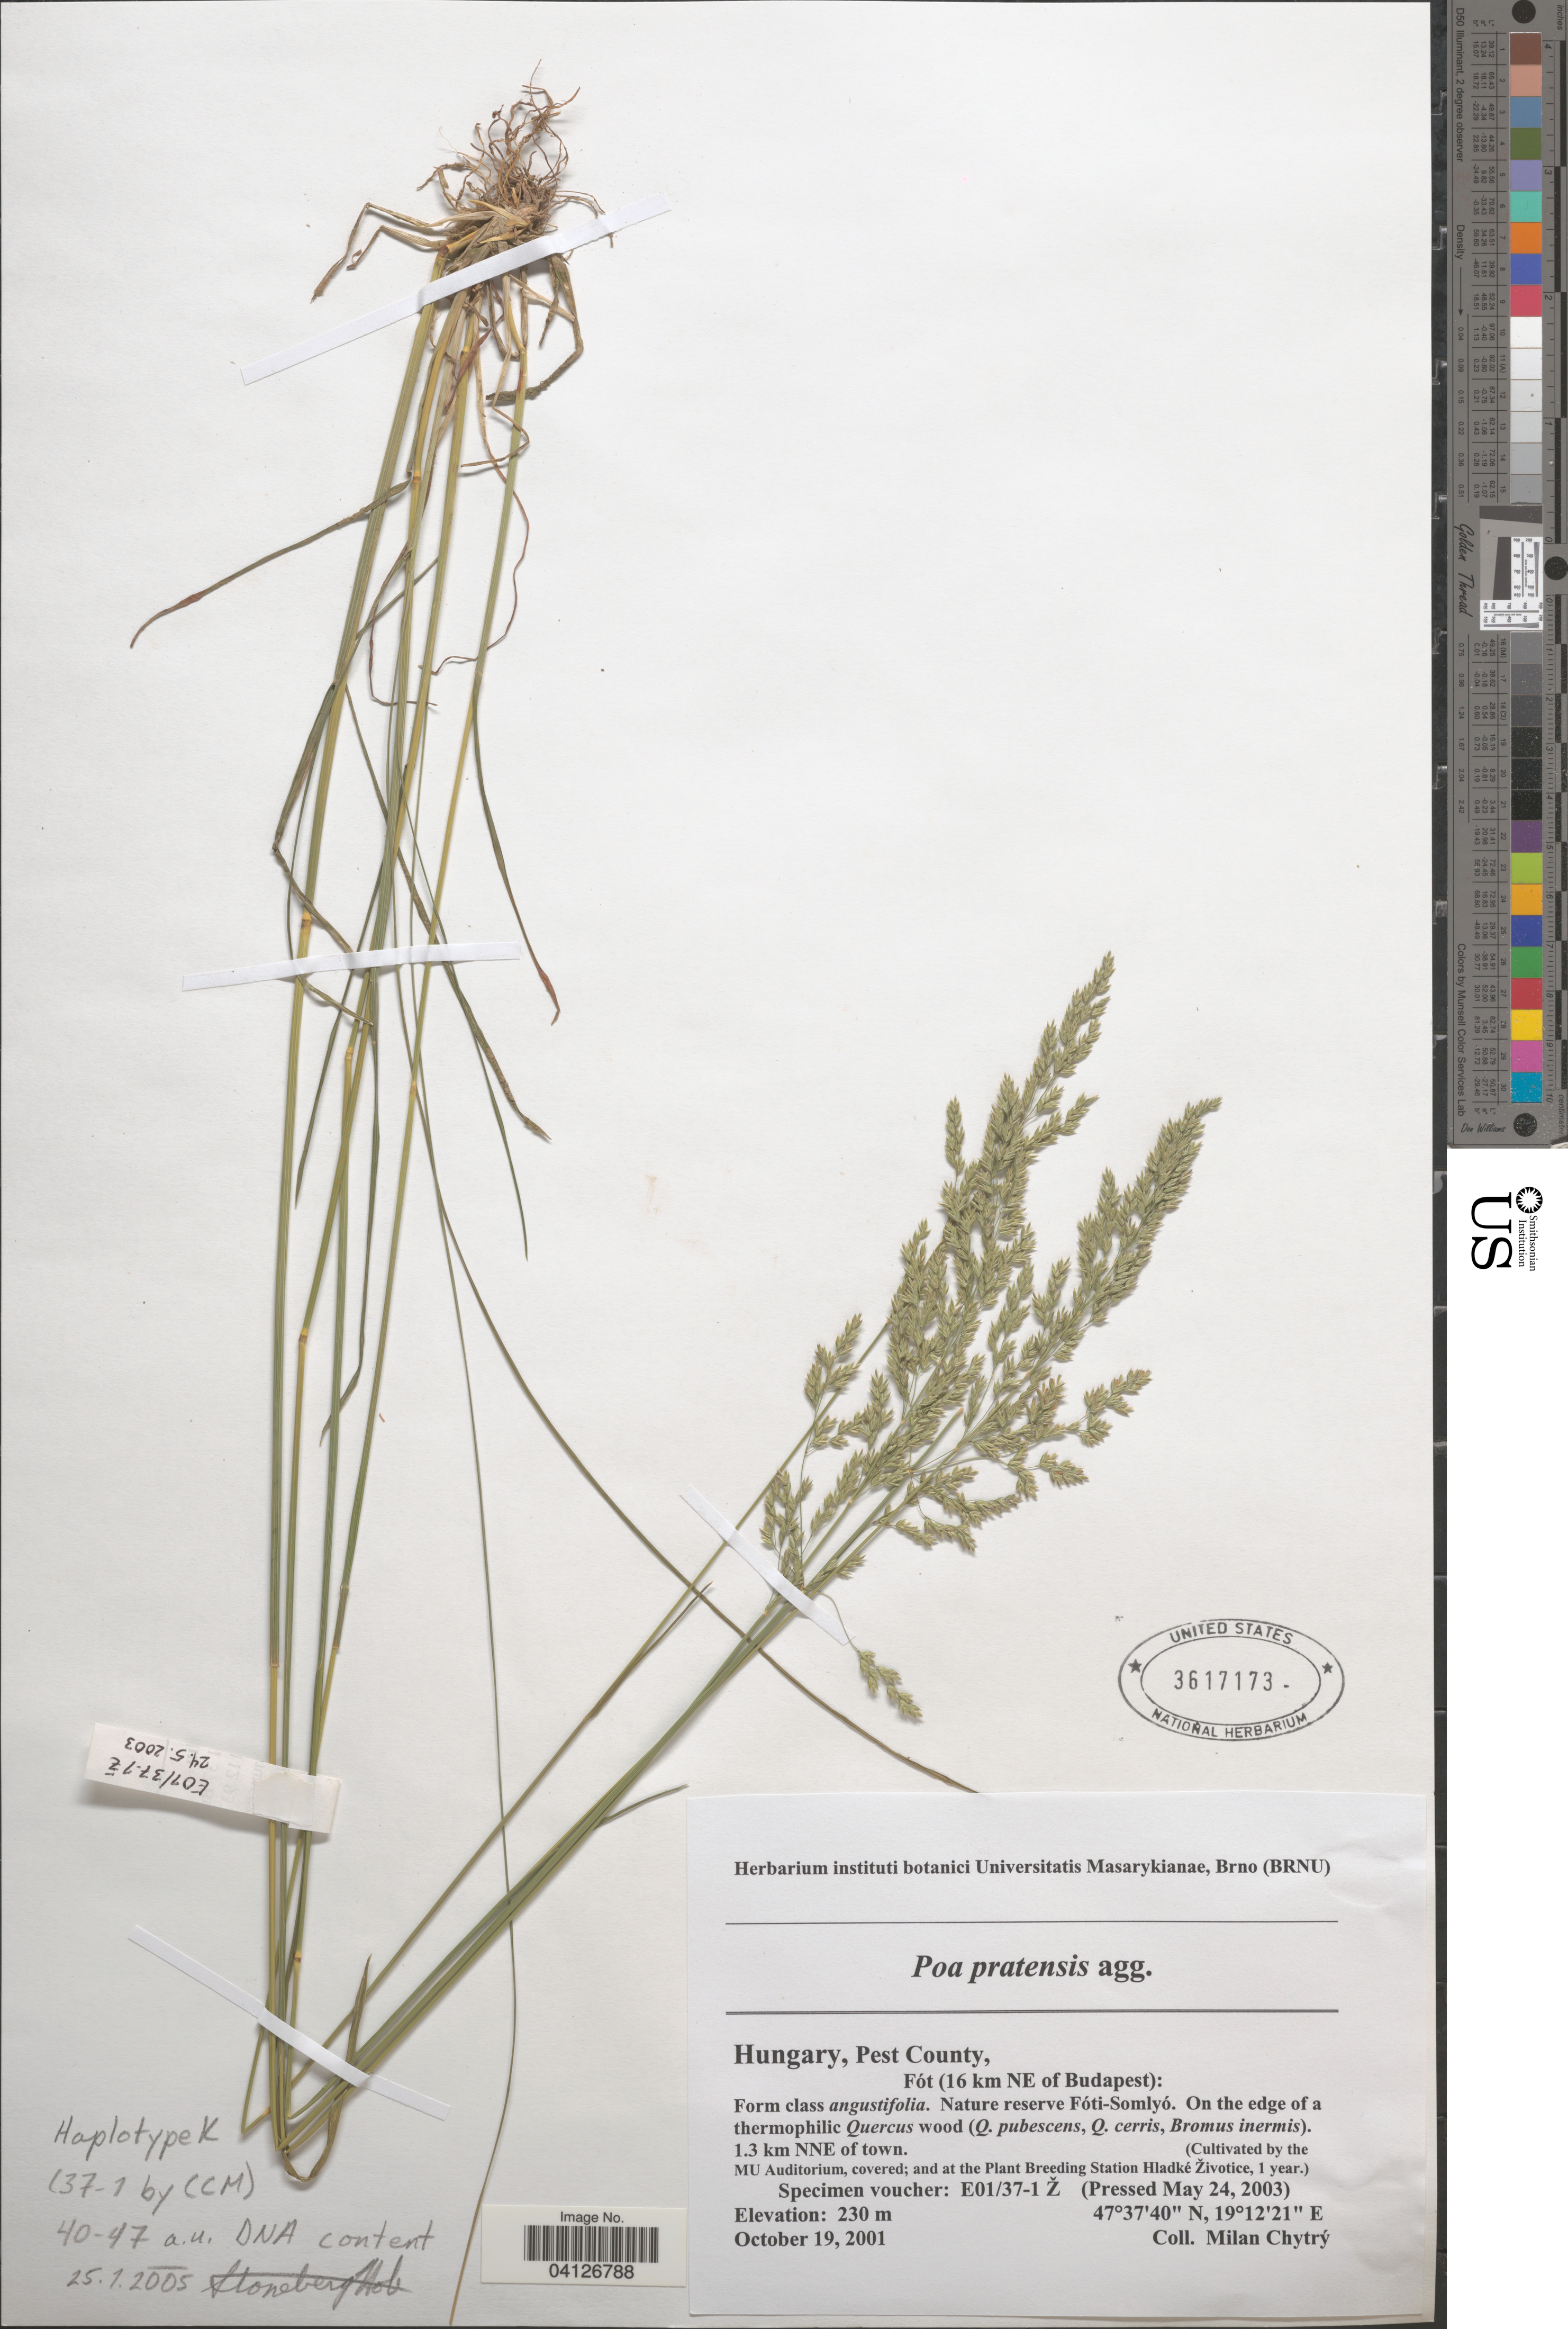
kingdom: Plantae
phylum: Tracheophyta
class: Liliopsida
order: Poales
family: Poaceae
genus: Poa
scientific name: Poa pratensis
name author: L.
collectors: Ex herb. instituti botanici Universitatis Masarykianae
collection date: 2003-05-24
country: Czechia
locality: (Cultivated by the MU Auditorium, covered; and at the Plant Breeding Station Hladké Životice, 1 year.).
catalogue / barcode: US 3617173